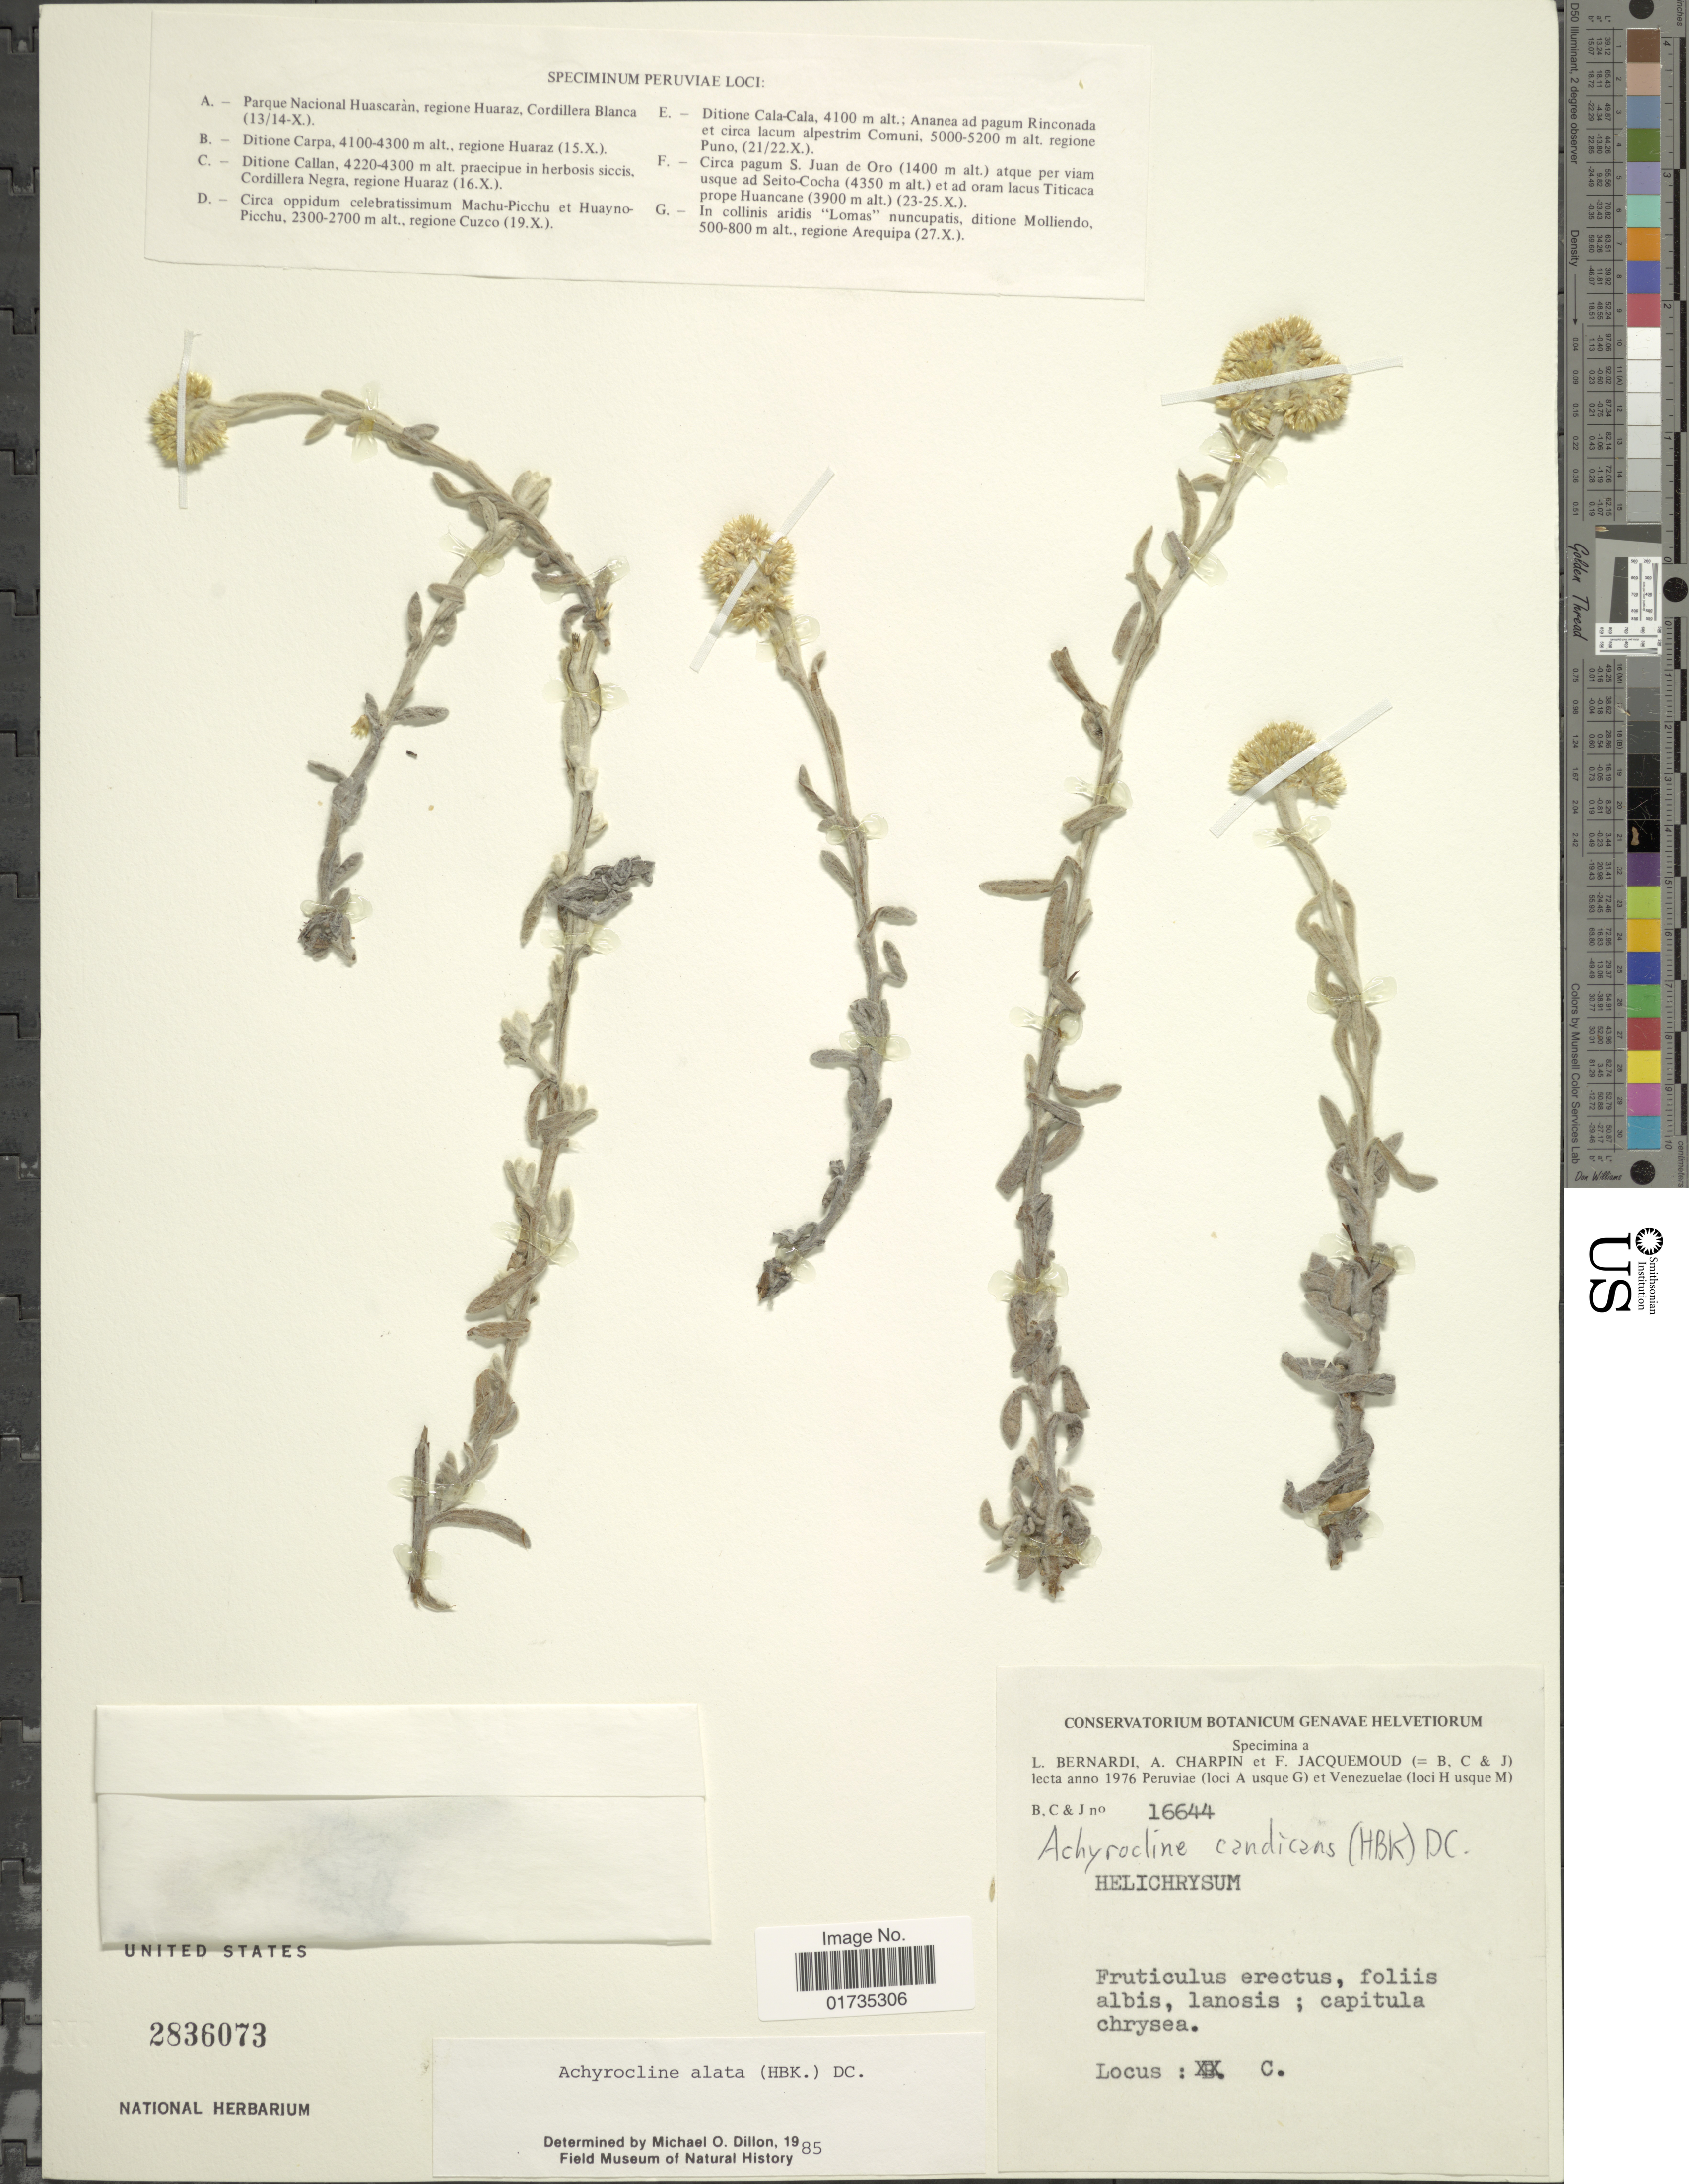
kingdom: Plantae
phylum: Tracheophyta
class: Magnoliopsida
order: Asterales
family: Asteraceae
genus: Achyrocline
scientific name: Achyrocline alata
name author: (Kunth) DC.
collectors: L. Bernardi, A. Charpin & F. Jacquemoud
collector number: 16644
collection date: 1976-10-16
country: Peru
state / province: Ancash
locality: Ditione Callan, praecipue in herbosis siccis Cordillera Negra, regione Huaraz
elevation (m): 4220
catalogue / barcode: US 2836073